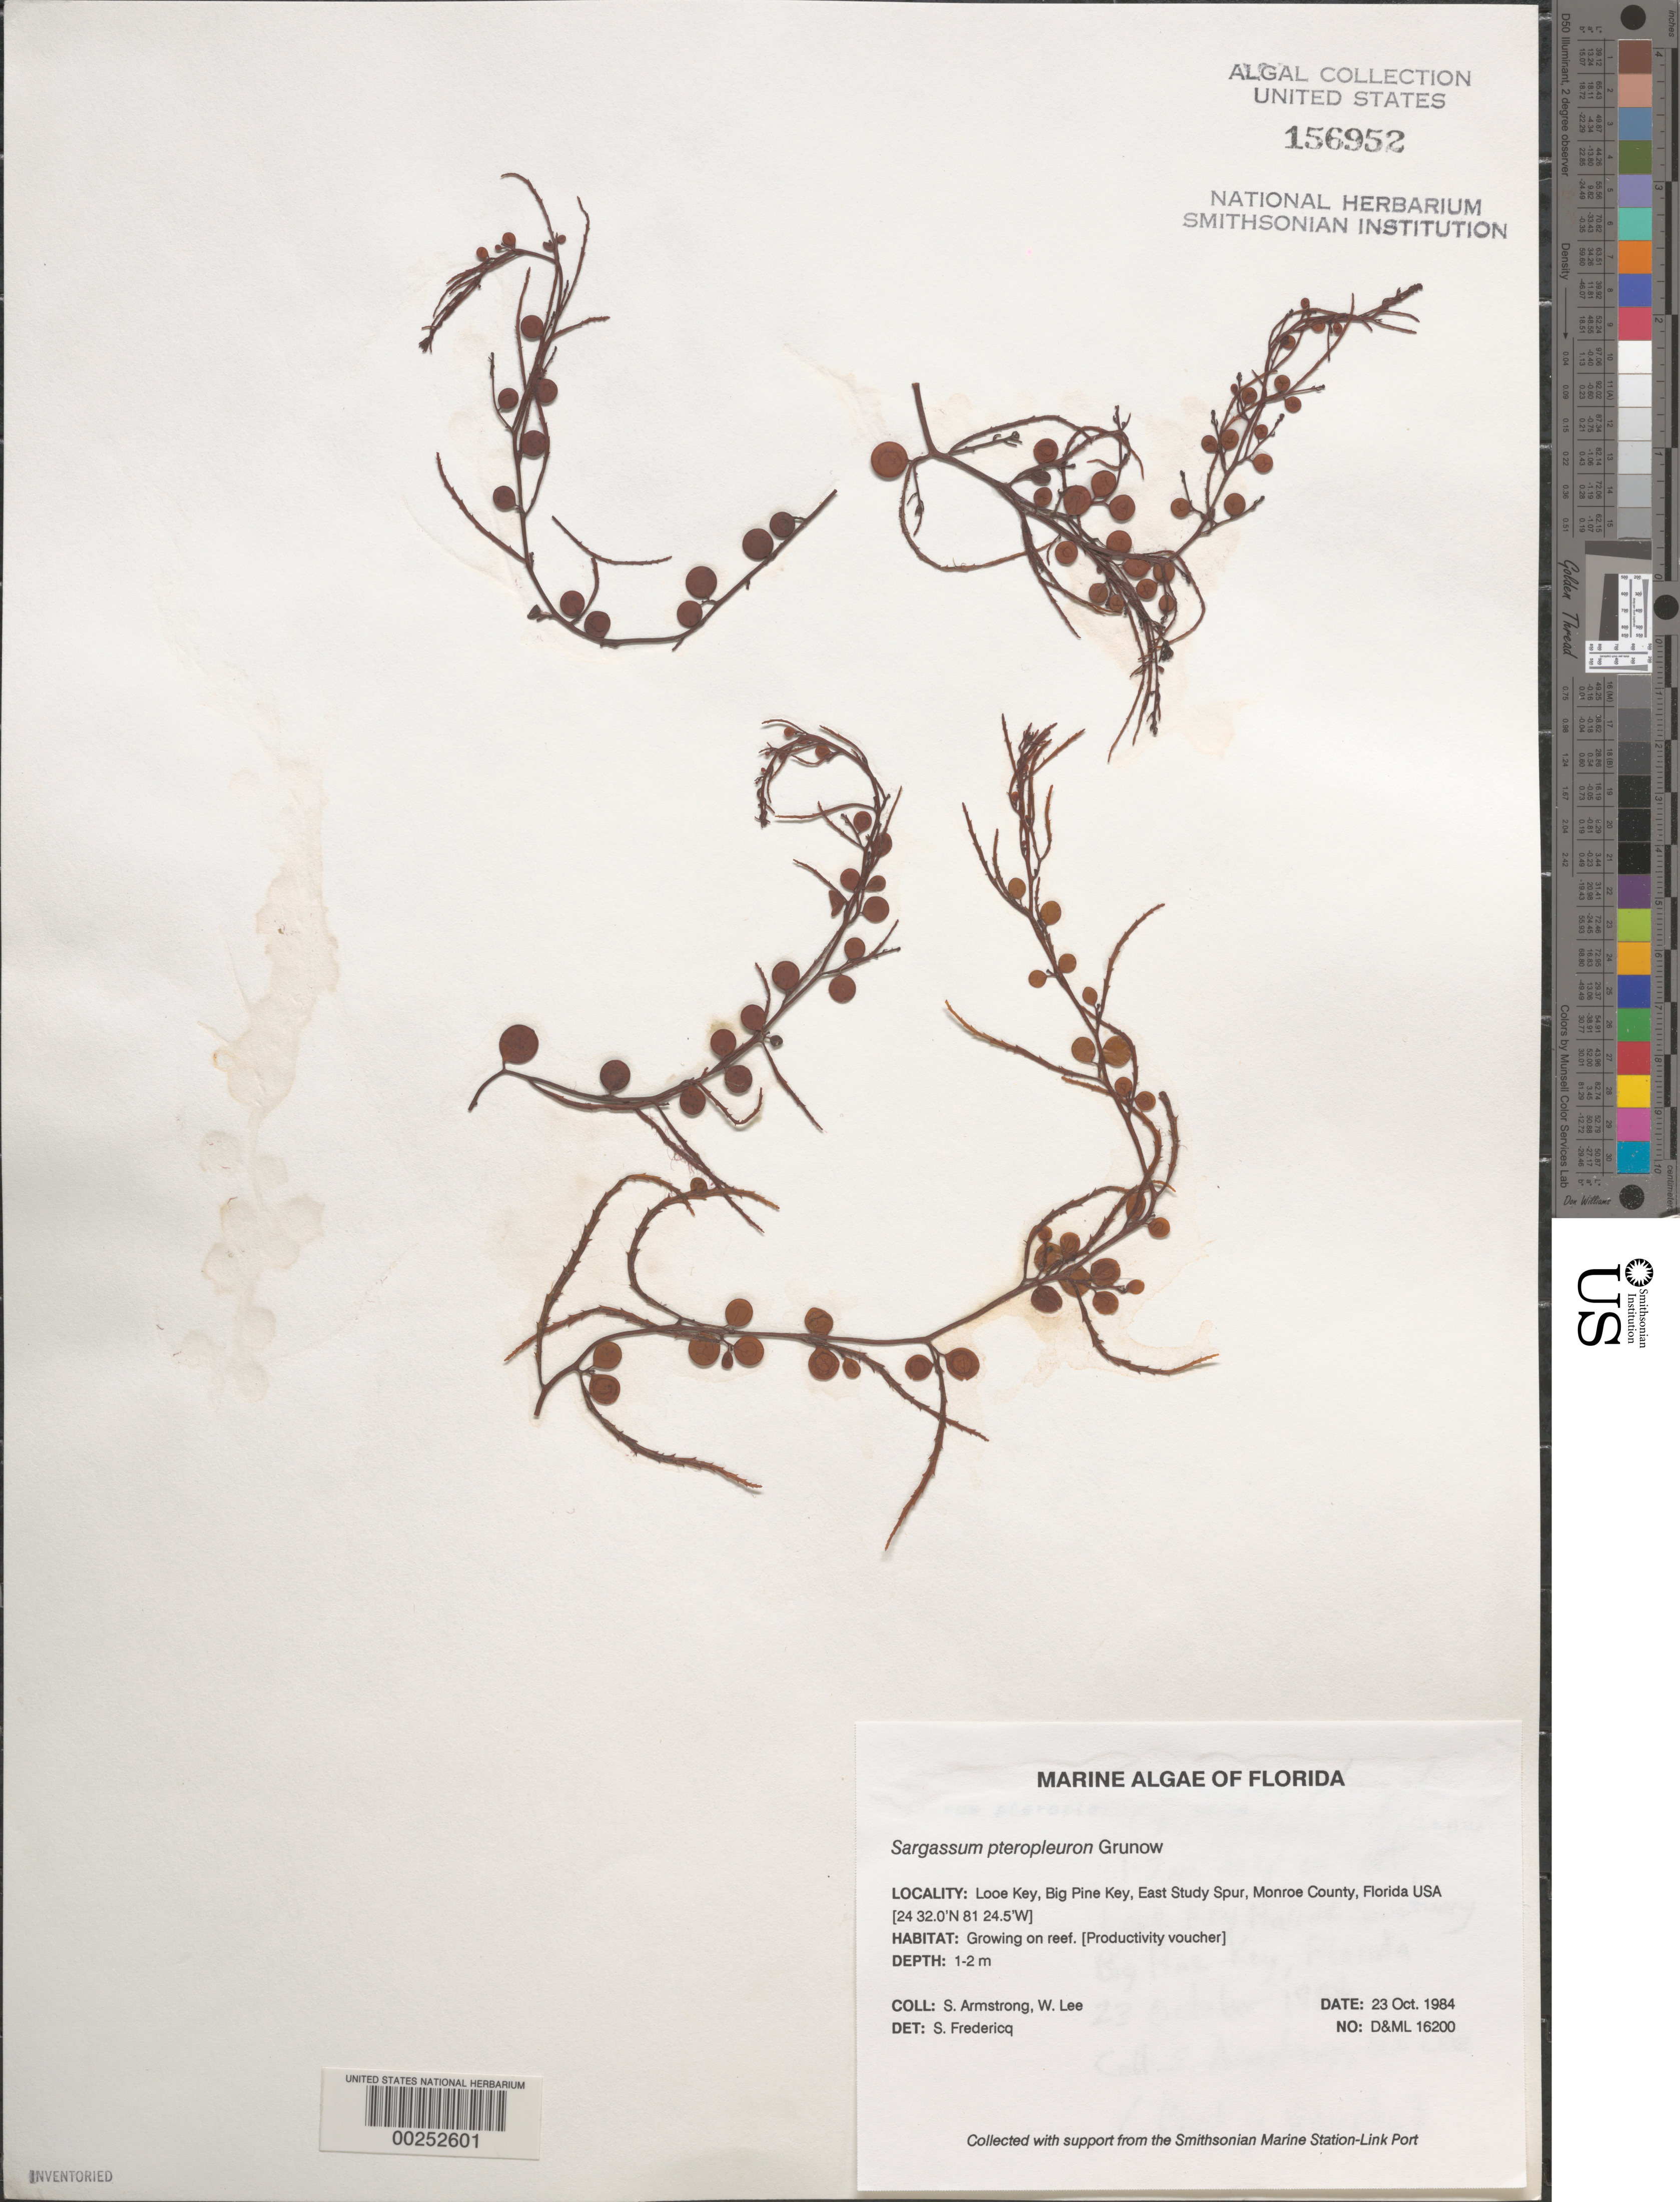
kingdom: Chromista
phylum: Ochrophyta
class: Phaeophyceae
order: Fucales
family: Sargassaceae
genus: Sargassum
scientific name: Sargassum pteropleuron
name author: Grunow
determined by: Fredericq, S.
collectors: S. Armstrong & W. Lee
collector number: D&ML 16200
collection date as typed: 23 Oct 1984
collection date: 1984-10-23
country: United States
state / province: Florida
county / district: Monroe County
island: Looe Key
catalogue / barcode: US 156952